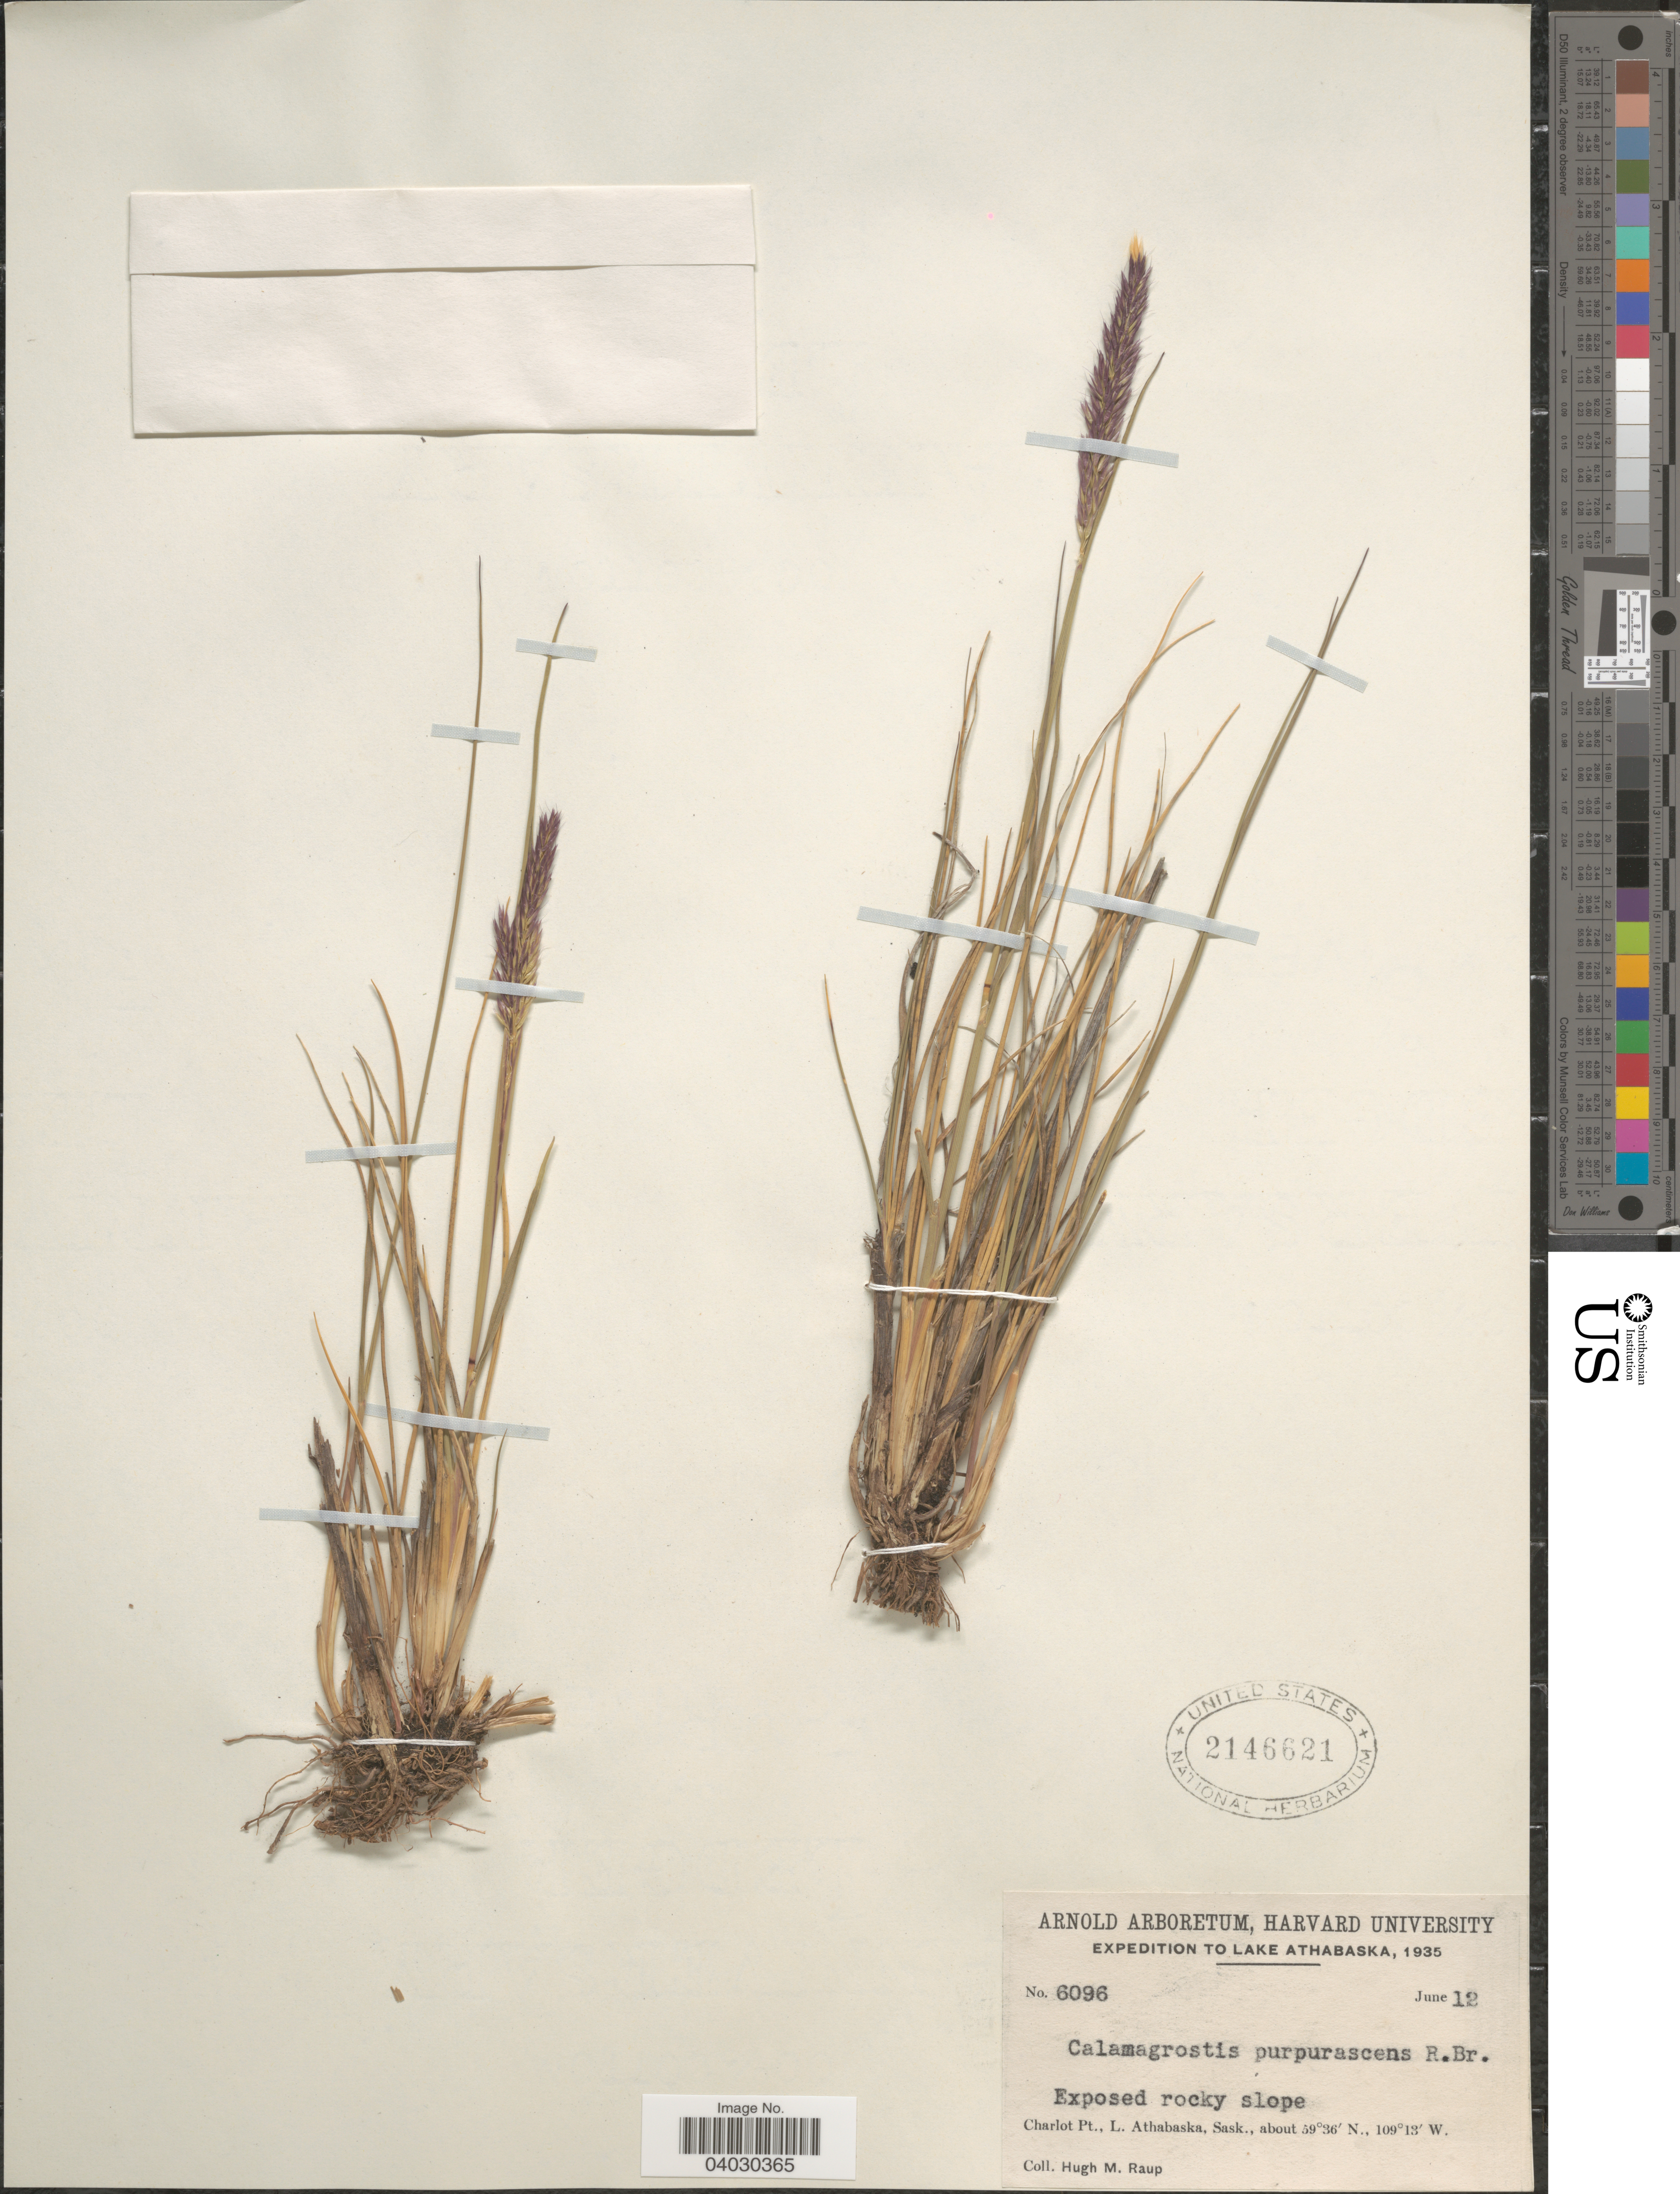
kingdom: Plantae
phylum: Tracheophyta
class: Liliopsida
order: Poales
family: Poaceae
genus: Calamagrostis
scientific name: Calamagrostis purpurascens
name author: R. Br.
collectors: H. Raup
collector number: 6096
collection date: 1935-06-12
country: Canada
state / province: Saskatchewan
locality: Lake Athabaska. Charlot Pt.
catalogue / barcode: US 2146621